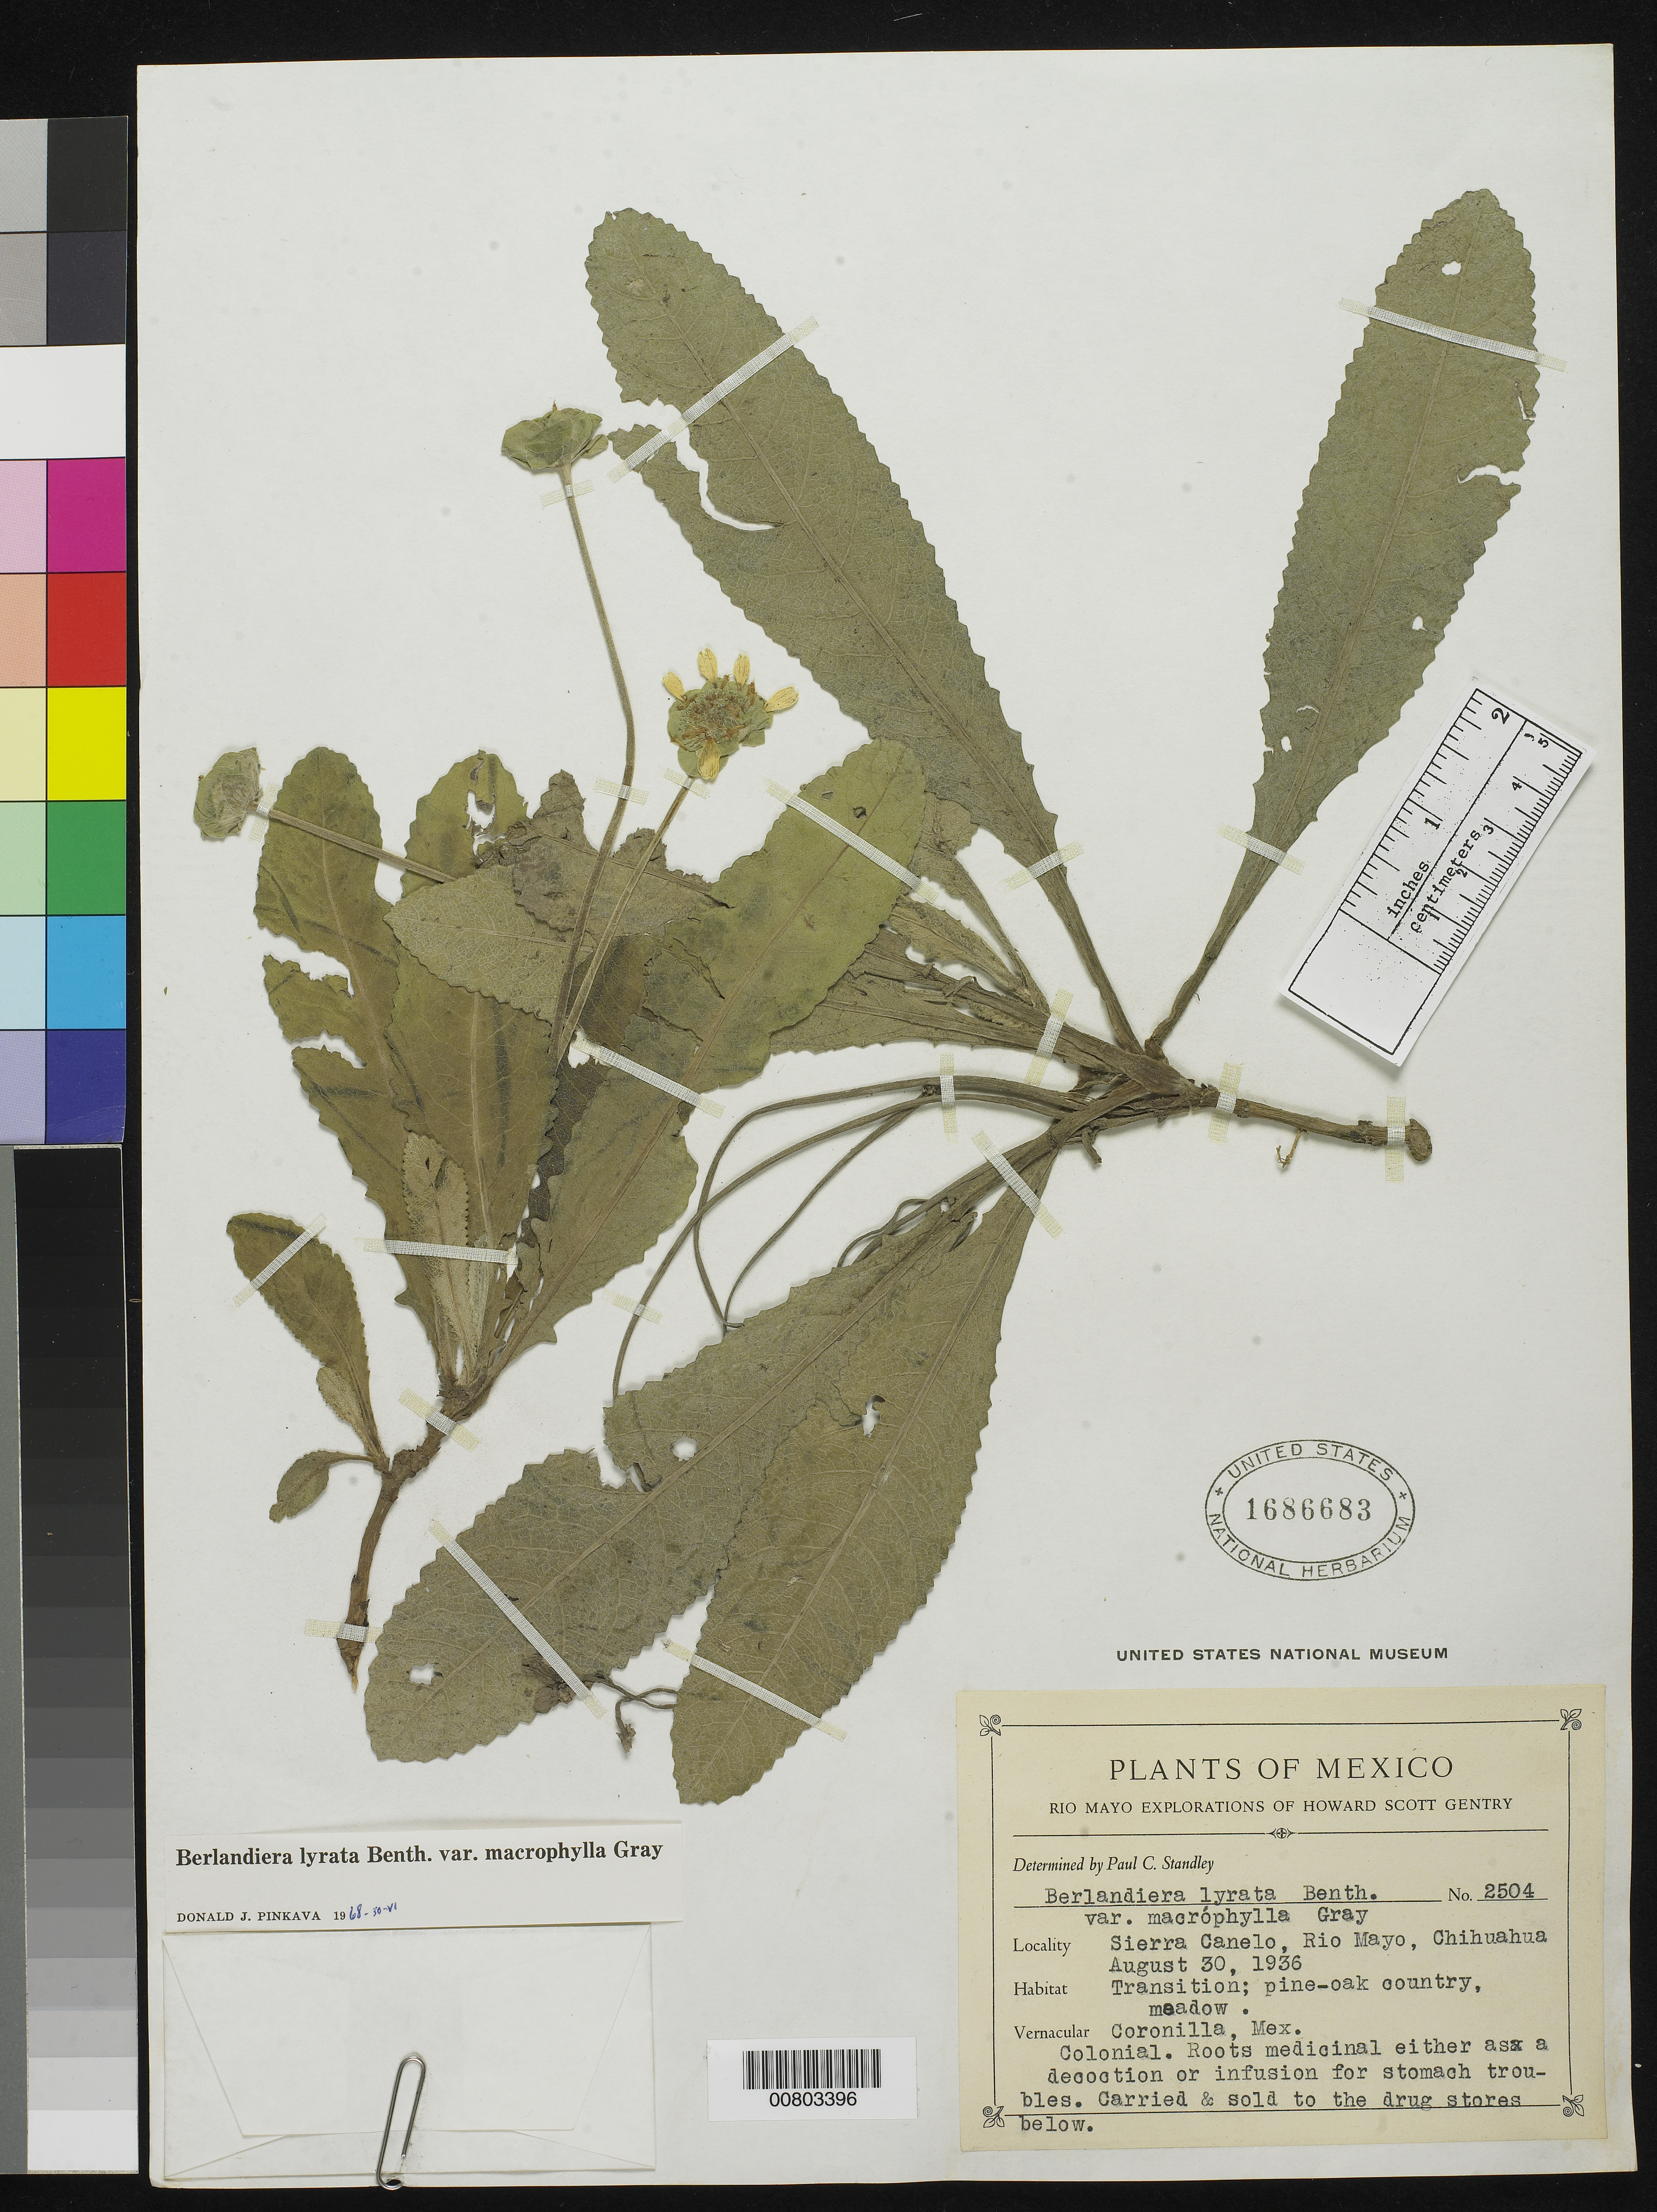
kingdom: Plantae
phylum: Tracheophyta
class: Magnoliopsida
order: Asterales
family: Asteraceae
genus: Berlandiera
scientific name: Berlandiera lyrata var. macrophylla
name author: A. Gray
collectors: H. S. Gentry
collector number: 2504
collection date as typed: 30 Aug 1936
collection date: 1936-08-30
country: Mexico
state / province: Chihuahua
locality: Sierra Canelo, Rio Mayo, Chihuahua.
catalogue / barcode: US 1686683